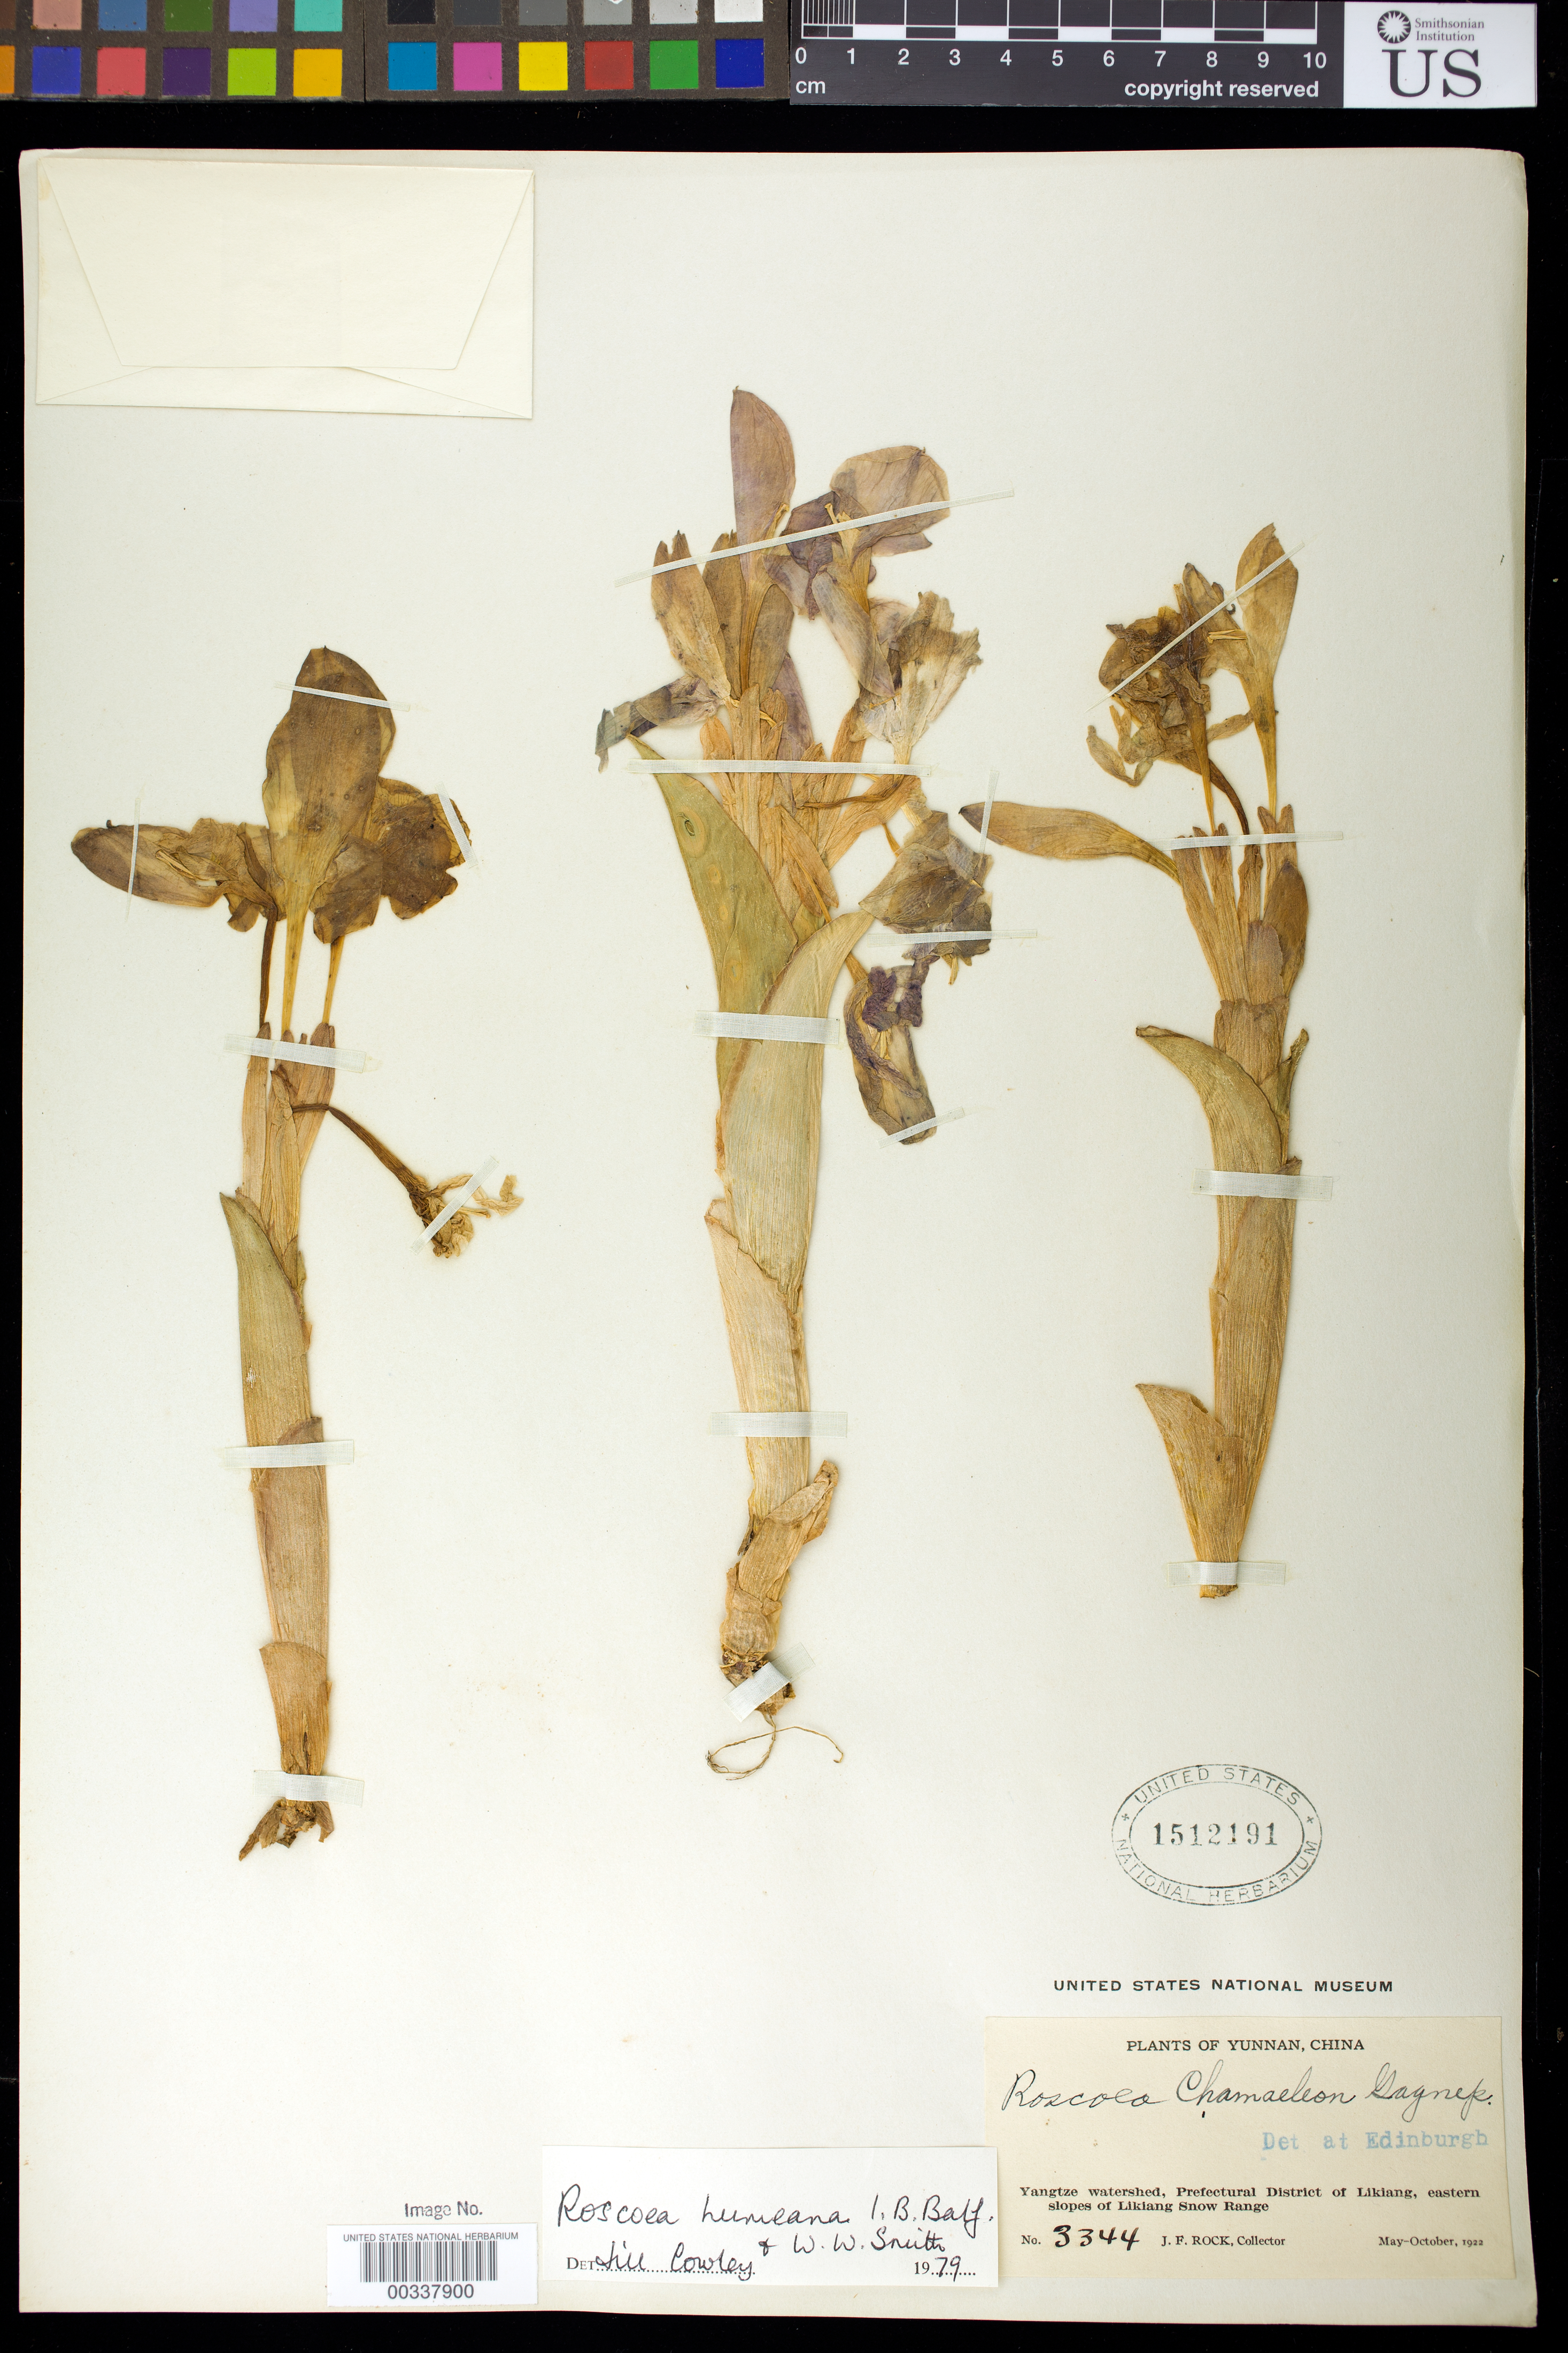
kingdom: Plantae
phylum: Tracheophyta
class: Liliopsida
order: Zingiberales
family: Zingiberaceae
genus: Roscoea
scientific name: Roscoea humeana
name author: Balf. f. & W.W. Sm.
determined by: Cowley, J.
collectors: J. F. Rock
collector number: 3344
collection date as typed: May 1922 to -- Oct 1922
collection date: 1922-05/1922-10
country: China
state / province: Yunnan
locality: Yangtze watershed, prefectural dist of Likiang, eastern slopes of Likiang snow range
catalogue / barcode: US 1512191